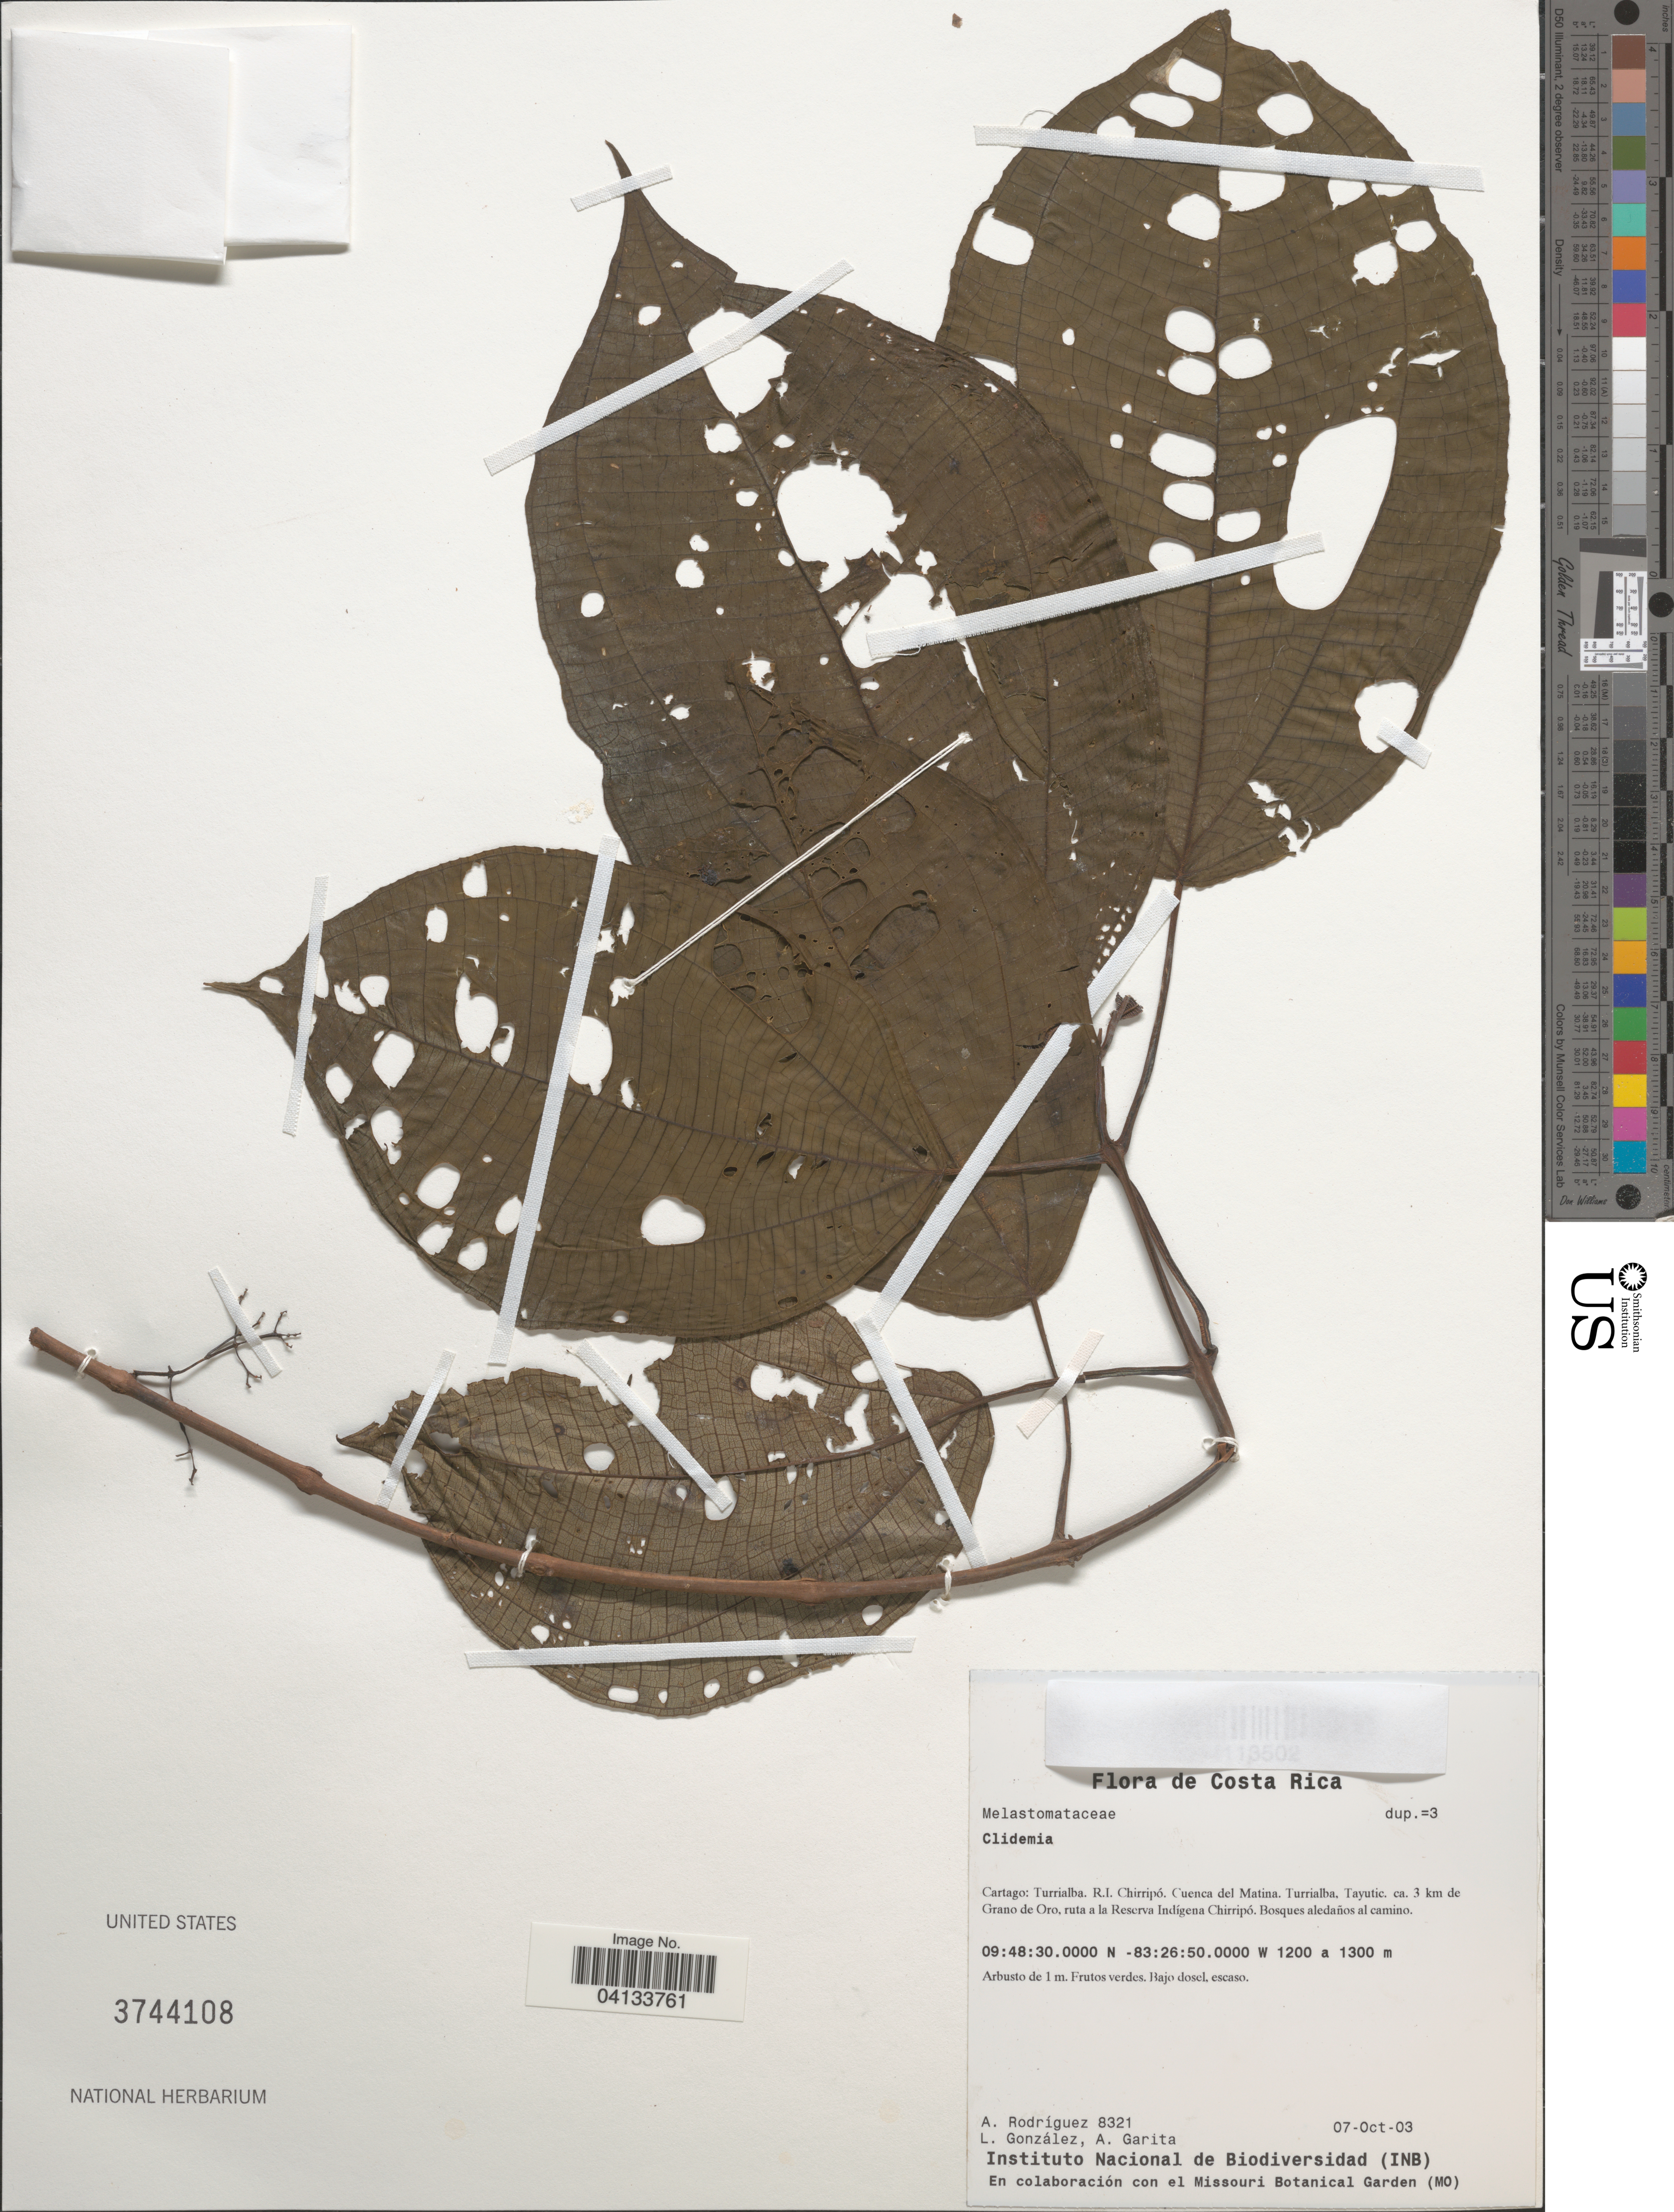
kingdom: Plantae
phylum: Tracheophyta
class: Magnoliopsida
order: Myrtales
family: Melastomataceae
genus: Clidemia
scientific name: Clidemia sp.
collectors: A. Rodríguez, L. Gonzalez & A. Garita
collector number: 8321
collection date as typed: Transcribed d/m/y: 7/10/3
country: Costa Rica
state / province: Cartago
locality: Turrialba. R.I. Chirripó. Cuenca del Matina. Turrialba, Tayutic. ca. 3 km de Grano de Oro, ruta a la Reserva Indígena Chirripó.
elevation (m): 1200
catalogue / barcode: US 3744108